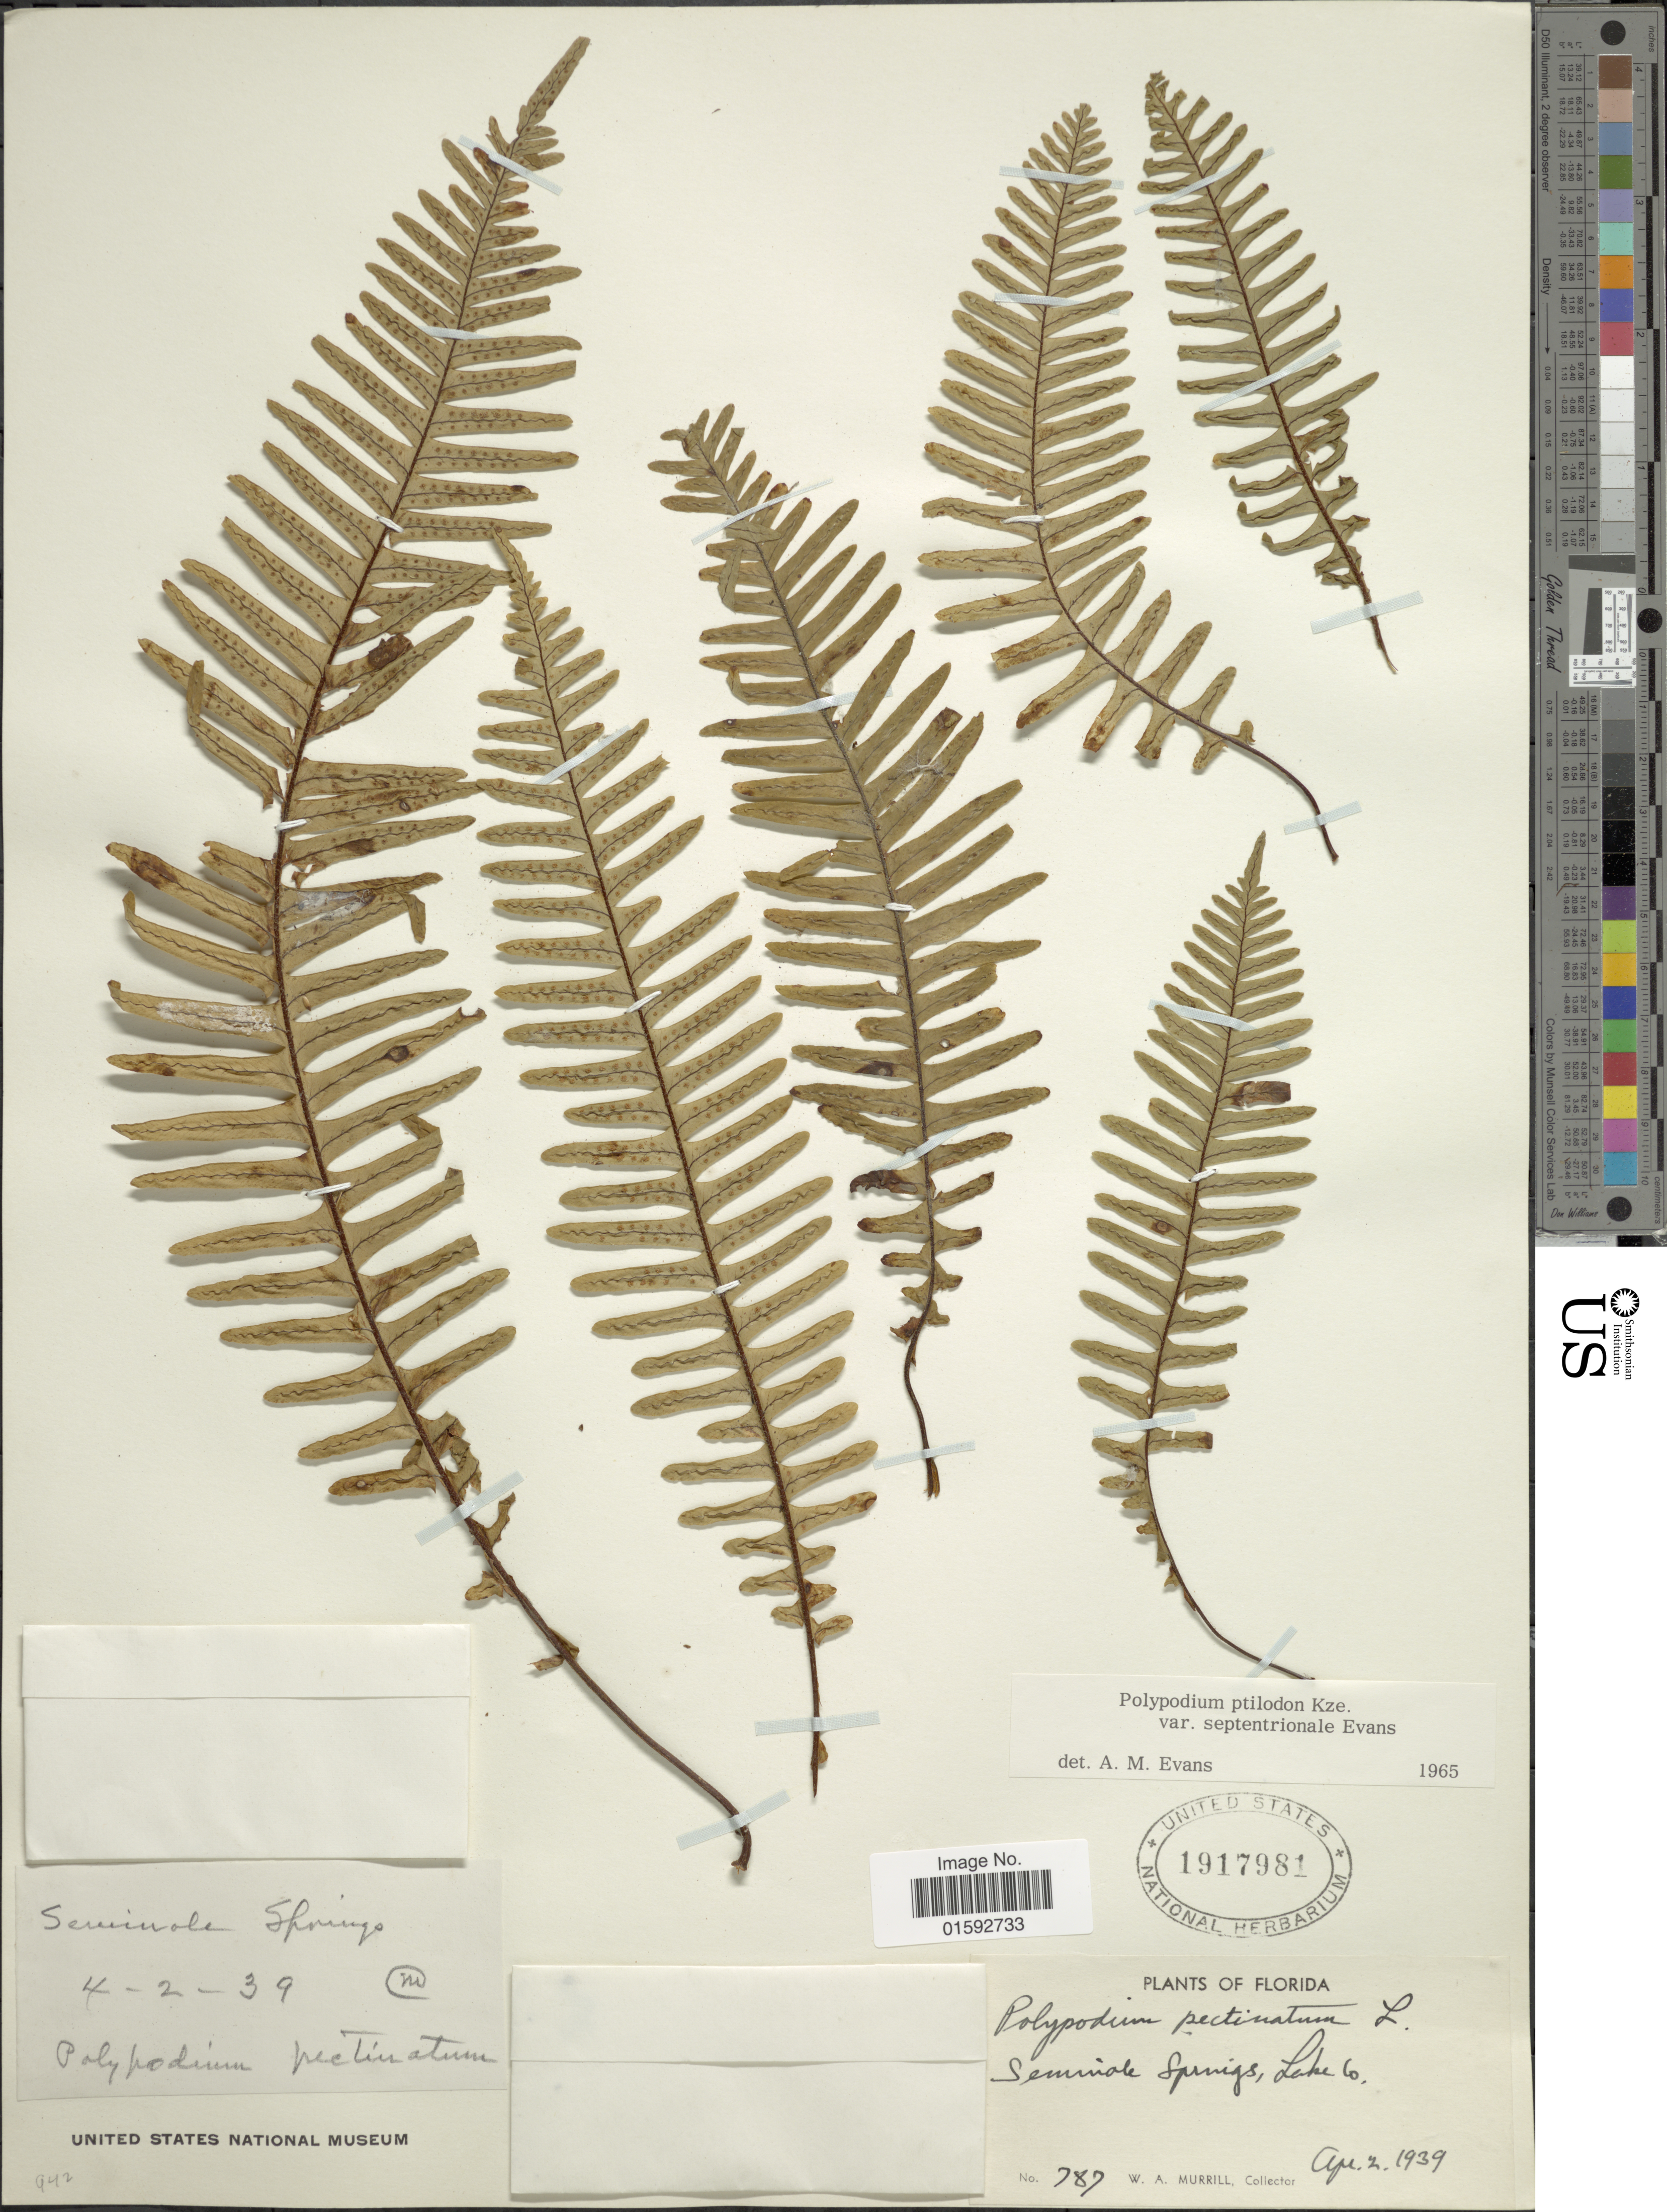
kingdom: Plantae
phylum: Tracheophyta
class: Polypodiopsida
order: Polypodiales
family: Polypodiaceae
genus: Pecluma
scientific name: Pecluma ptilodos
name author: (Kunze) Price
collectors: W. A. Murrill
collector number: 787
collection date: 1939-04-02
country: United States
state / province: Florida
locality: Seminole Springs, Lake Co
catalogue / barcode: US 1917981